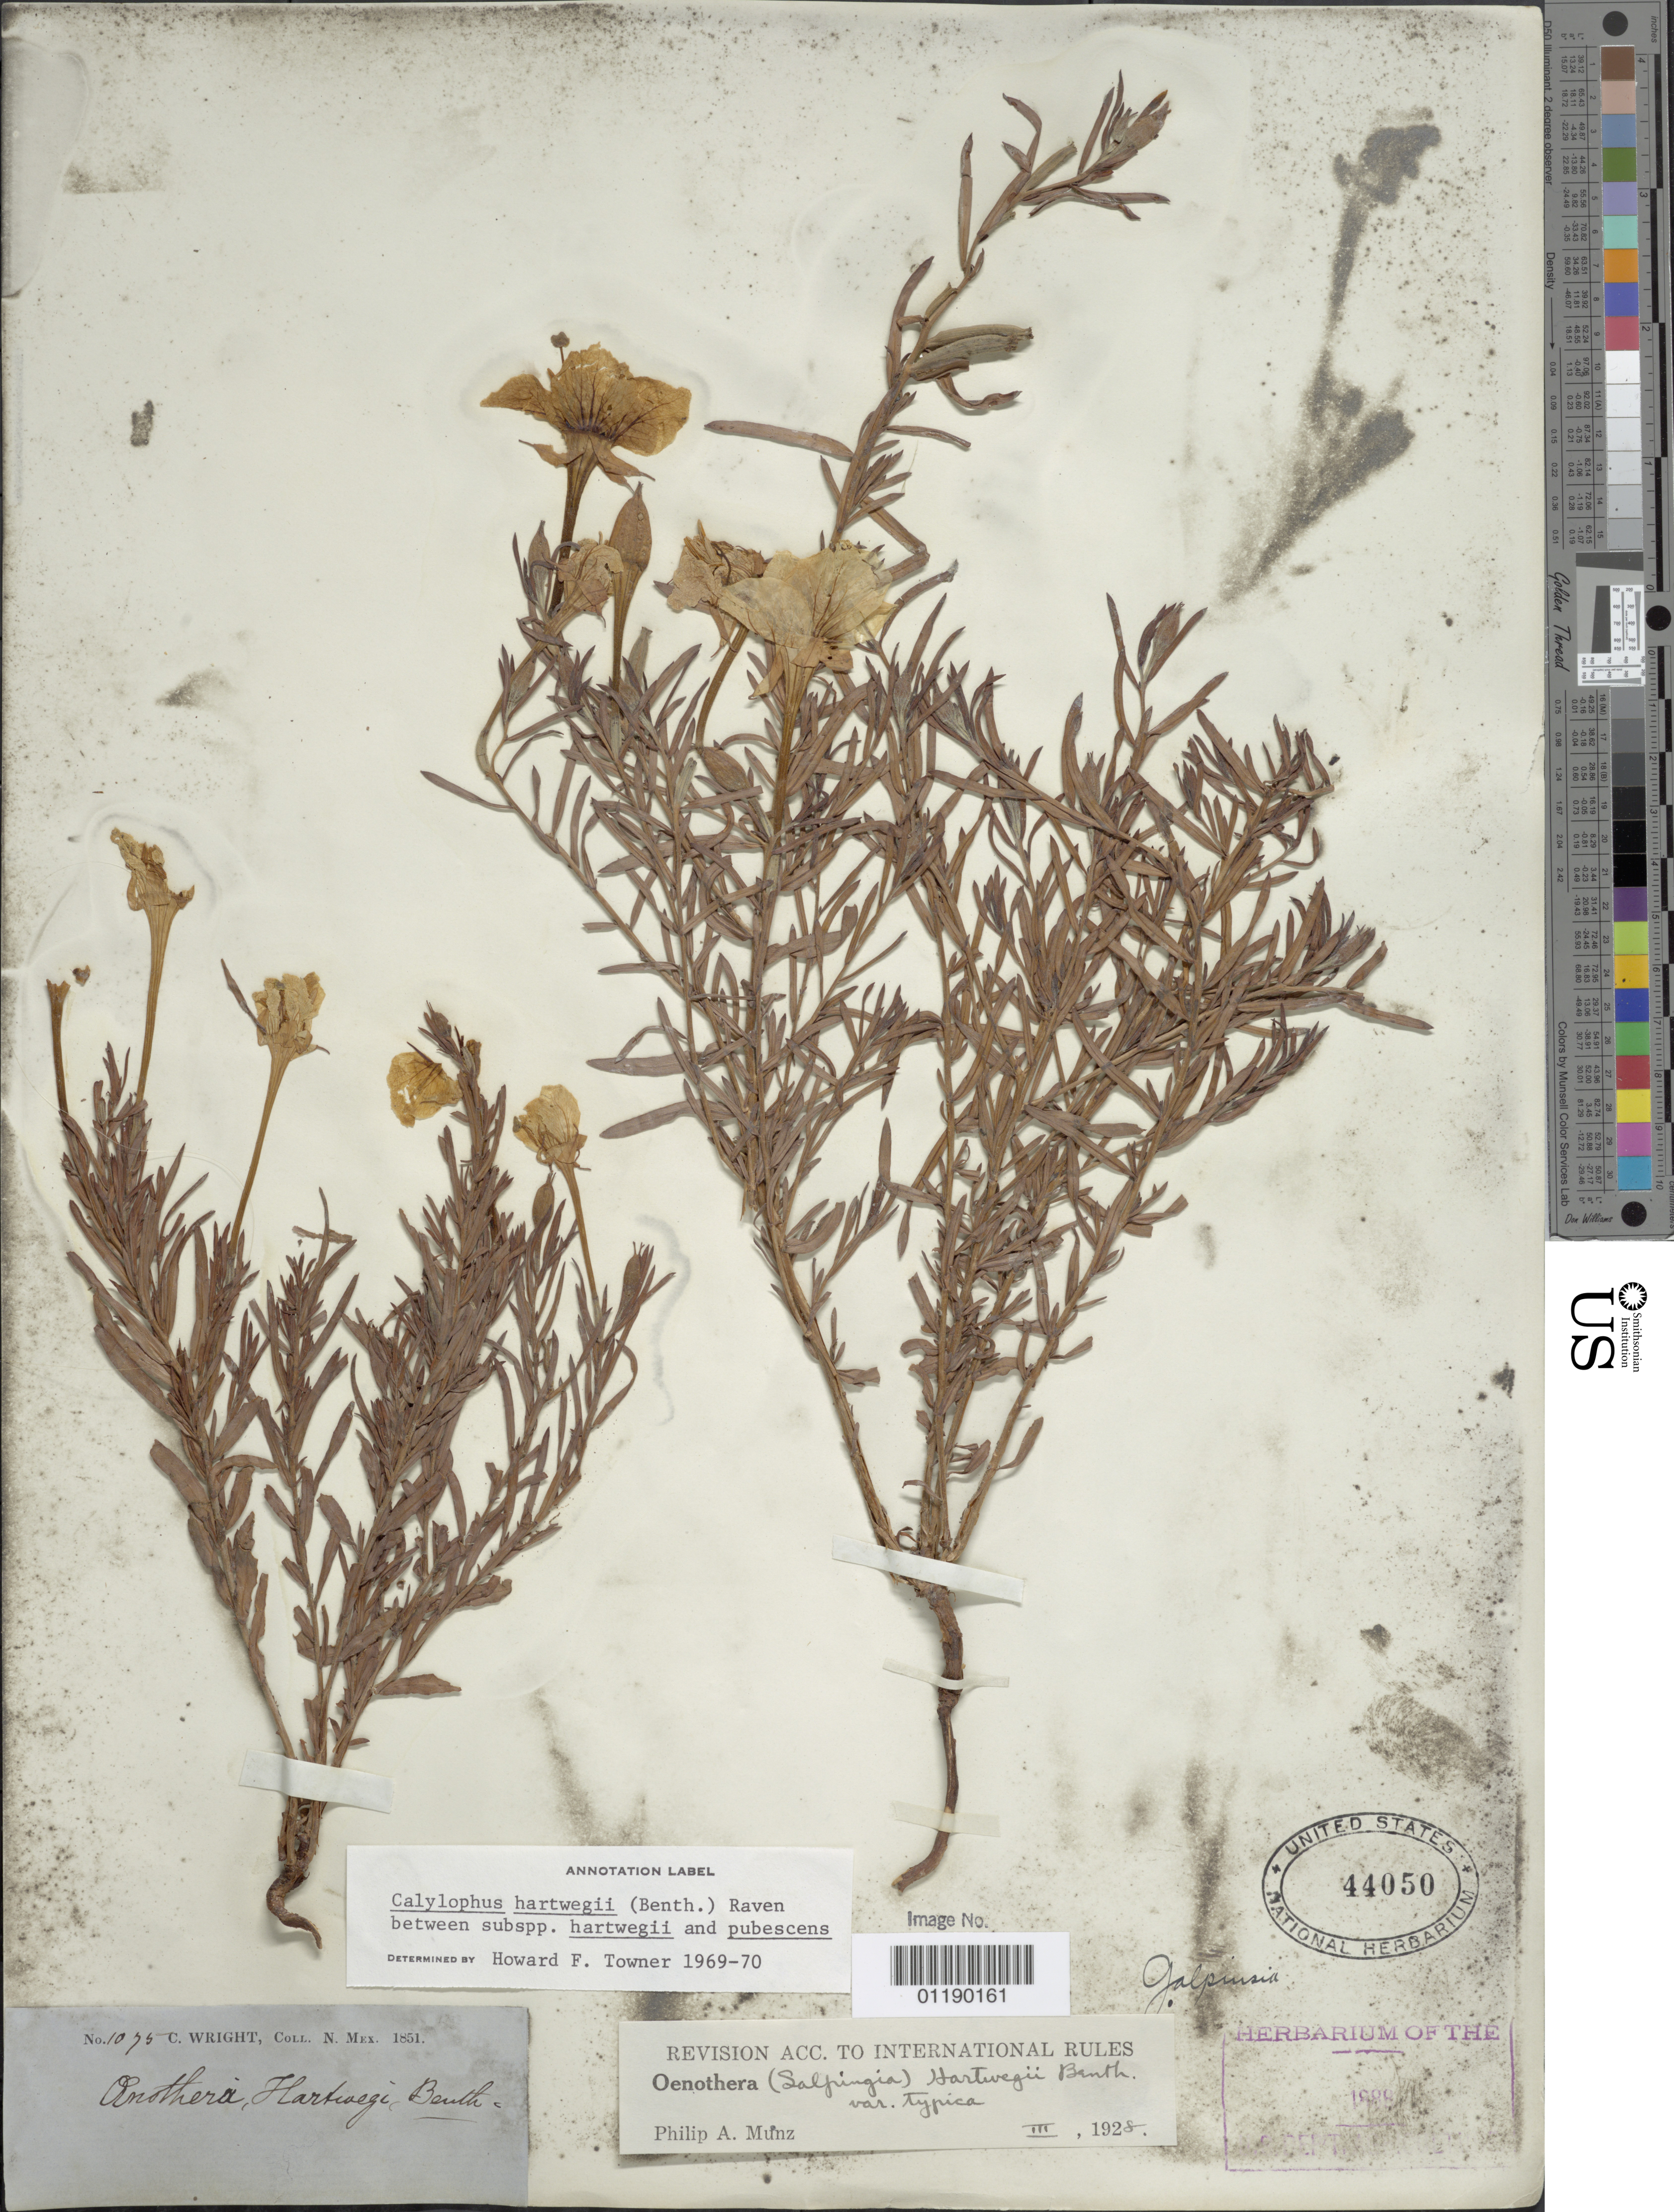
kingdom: Plantae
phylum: Tracheophyta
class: Magnoliopsida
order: Myrtales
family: Onagraceae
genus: Oenothera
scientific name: Oenothera hartwegii subsp. hartwegii x O. hartwegii subsp. pubescens (A. Gray) W.L. Wagner & Hoch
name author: Benth.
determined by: Towner, H. F.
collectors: C. Wright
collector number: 1075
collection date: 1851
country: United States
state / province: New Mexico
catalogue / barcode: US 44050